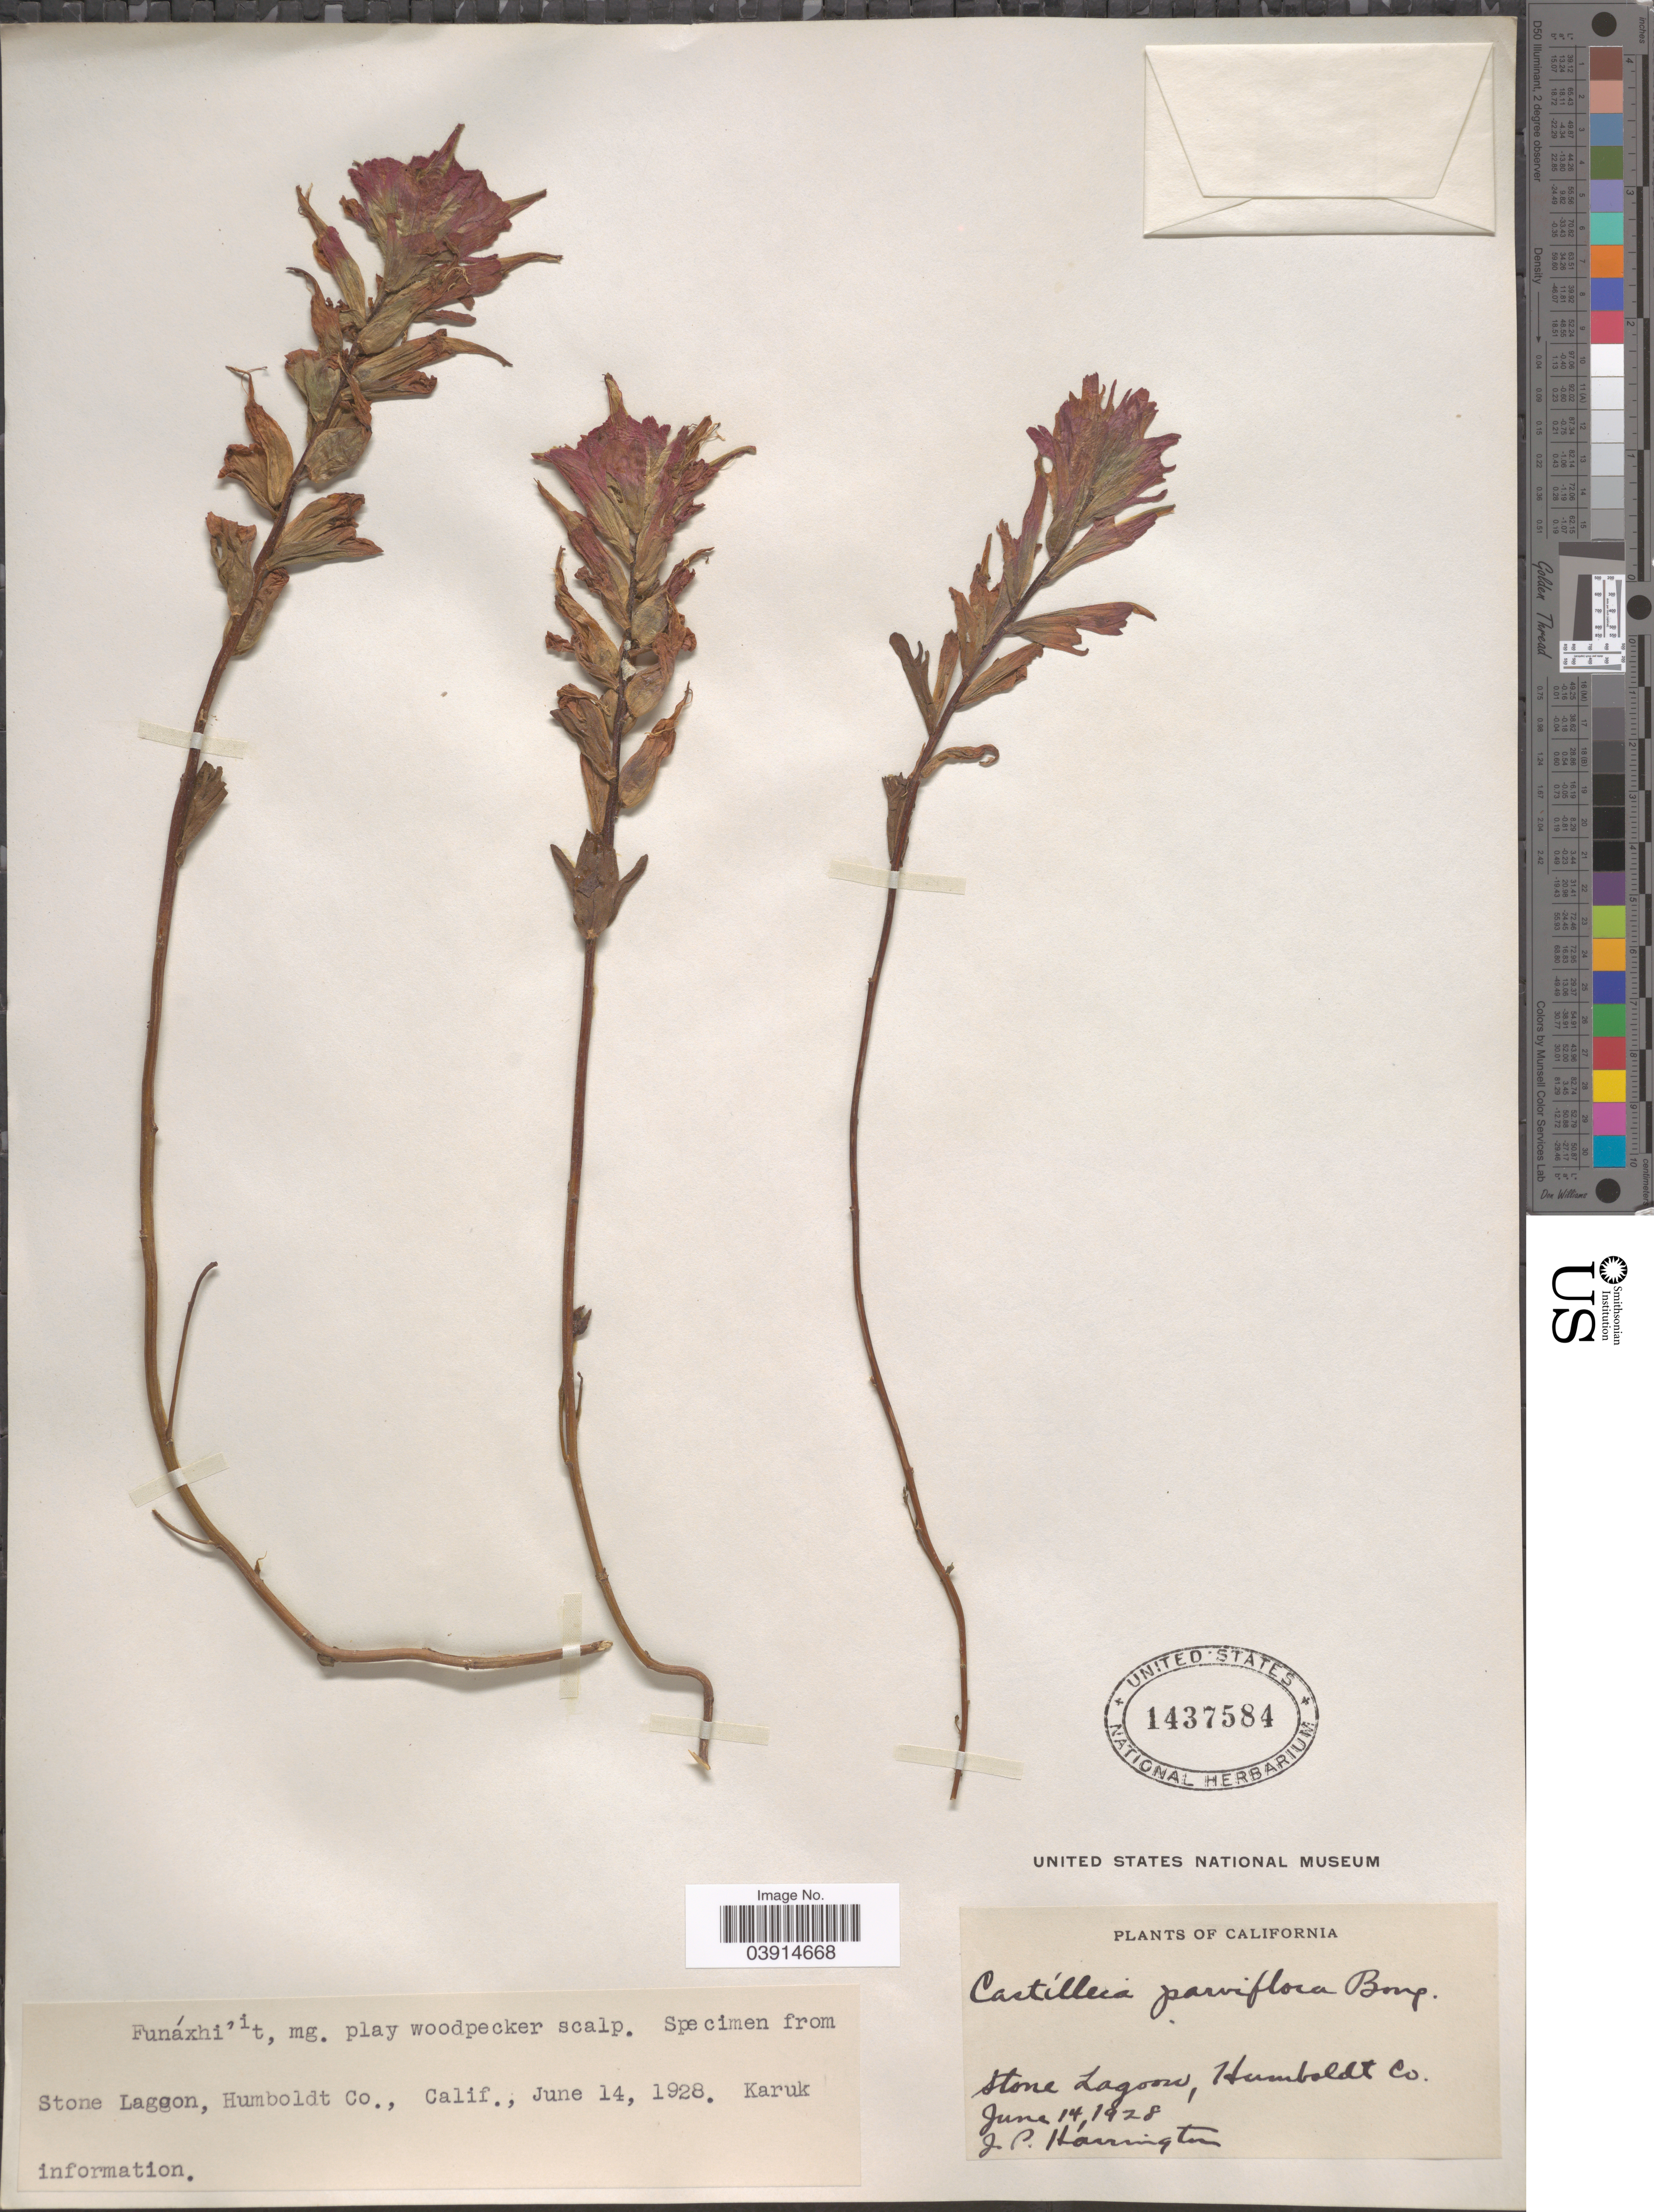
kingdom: Plantae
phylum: Tracheophyta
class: Magnoliopsida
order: Lamiales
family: Orobanchaceae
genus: Castilleja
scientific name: Castilleja sp.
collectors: J. Harrington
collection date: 1928-06-14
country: United States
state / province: California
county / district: Humboldt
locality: Stone Lagoon, Humboldt Co.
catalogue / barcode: US 1437584